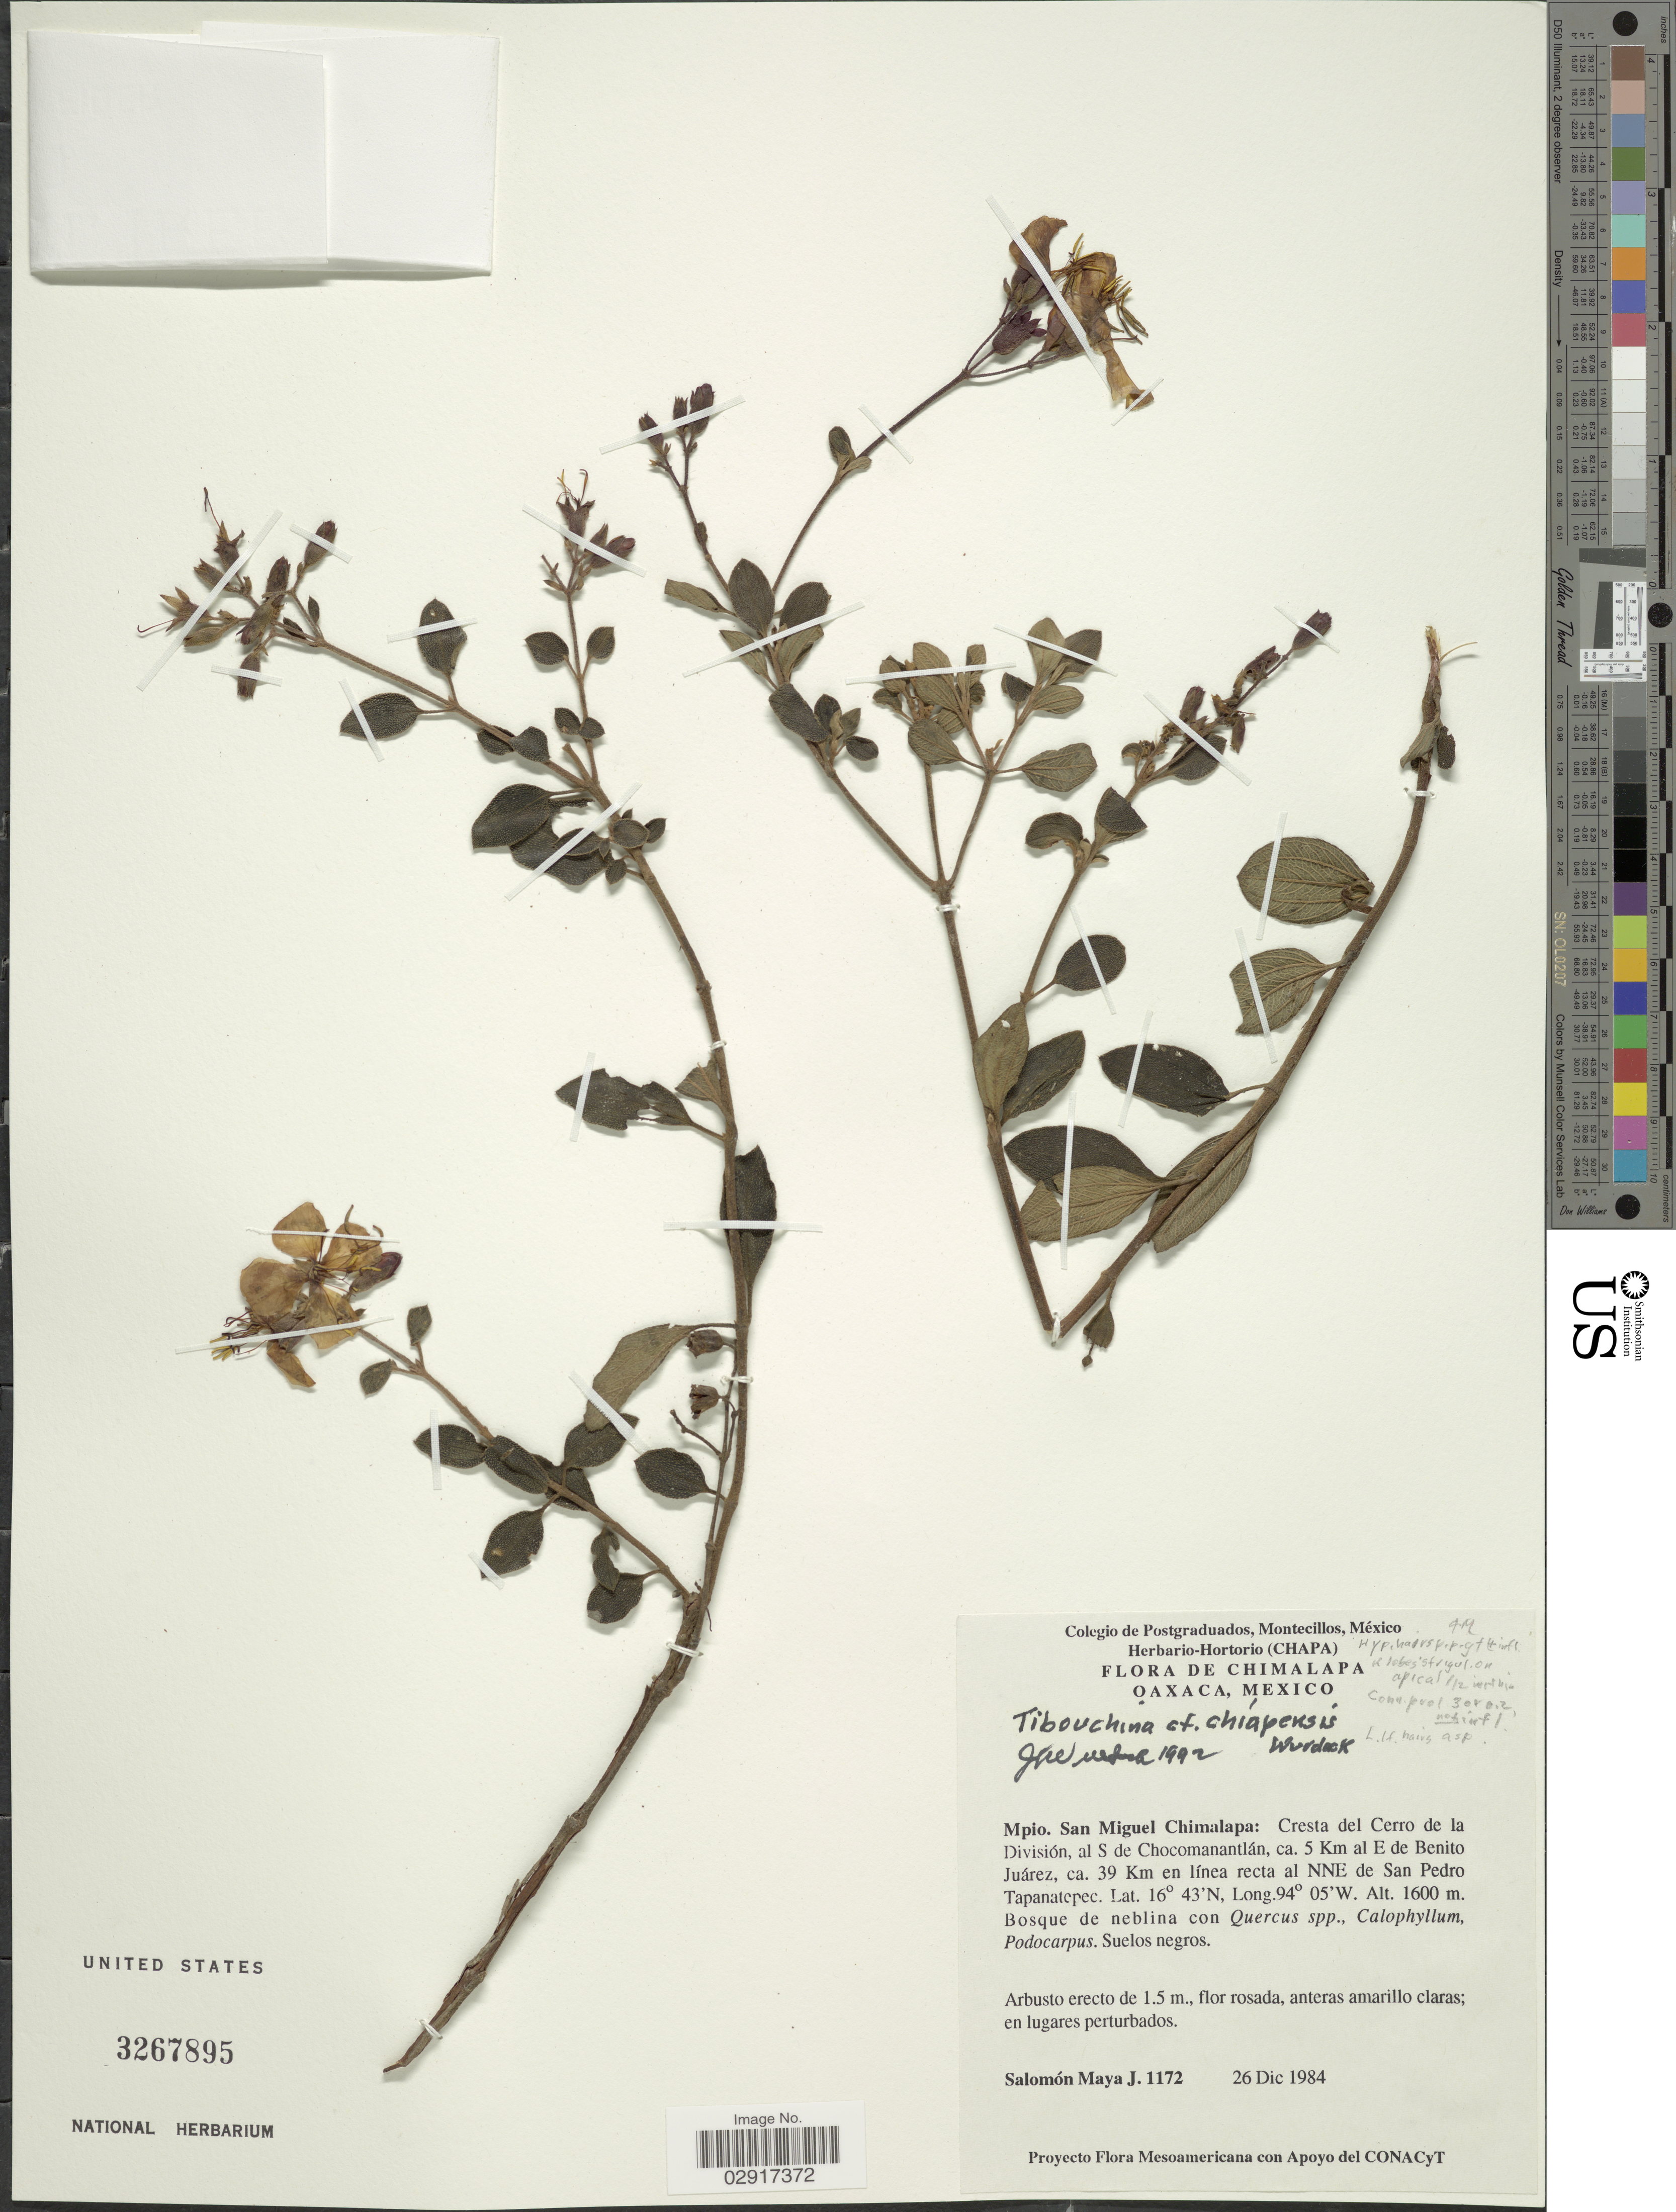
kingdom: Plantae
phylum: Tracheophyta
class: Magnoliopsida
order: Myrtales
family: Melastomataceae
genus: Heterocentron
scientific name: Heterocentron chiapense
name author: (Wurdack) P.J.F. Guim. & Michelang.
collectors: S. Maya J.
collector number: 1172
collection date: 1984-12-26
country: Mexico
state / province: Oaxaca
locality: Chimalapa Oaxaca. Mpio. San Miguel Chimalapa: Cresta de Cerro de la División, al S de Chocomanantlán, ca. 5 Km al E de Benito Juárez, ca. 39 Km en Línea recta al NNE de San Pedro Tapanatepec.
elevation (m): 1600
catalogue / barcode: US 3267895